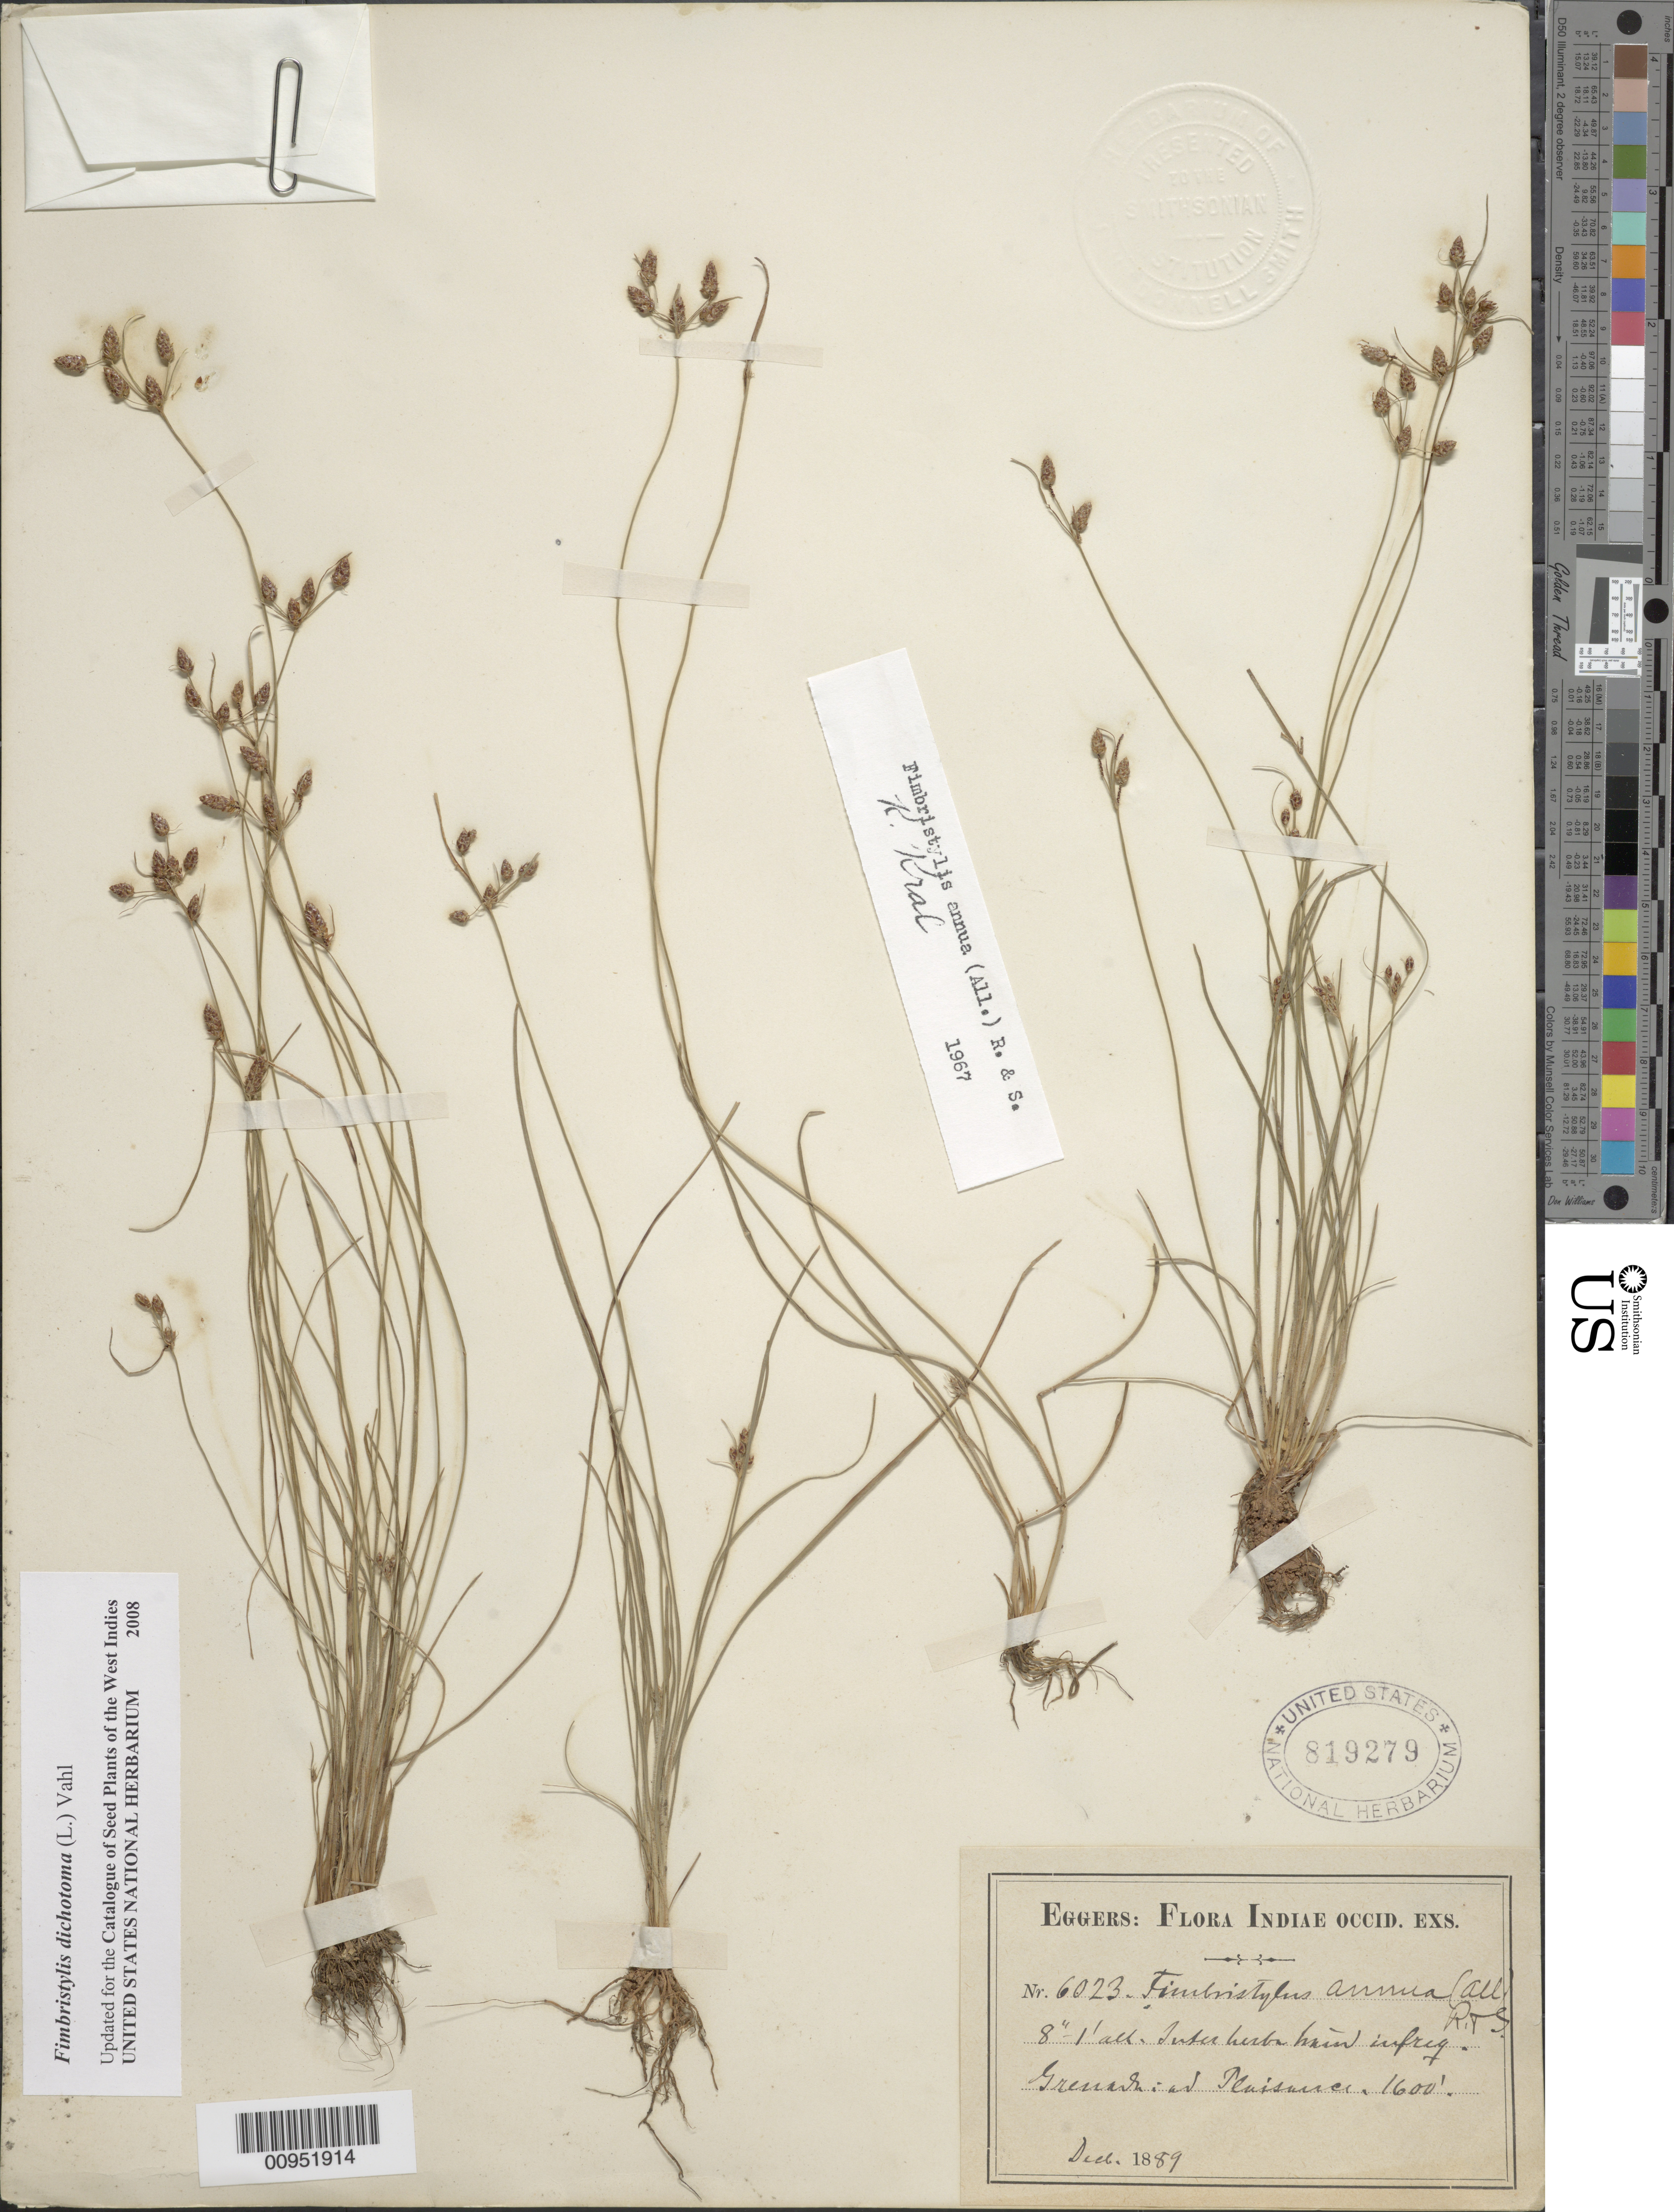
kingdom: Plantae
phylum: Tracheophyta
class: Liliopsida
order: Poales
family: Cyperaceae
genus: Fimbristylis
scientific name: Fimbristylis dichotoma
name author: (L.) Vahl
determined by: Strong, M. T., (US), Smithsonian Institution - National Museum of Natural History (UNITED STATES)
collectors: H. F. A. von Eggers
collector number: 6023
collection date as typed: Dec 1889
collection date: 1889-12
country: Grenada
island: Grenada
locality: Ad Plaisance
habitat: Inter herba "hain"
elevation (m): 488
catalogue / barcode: US 819279